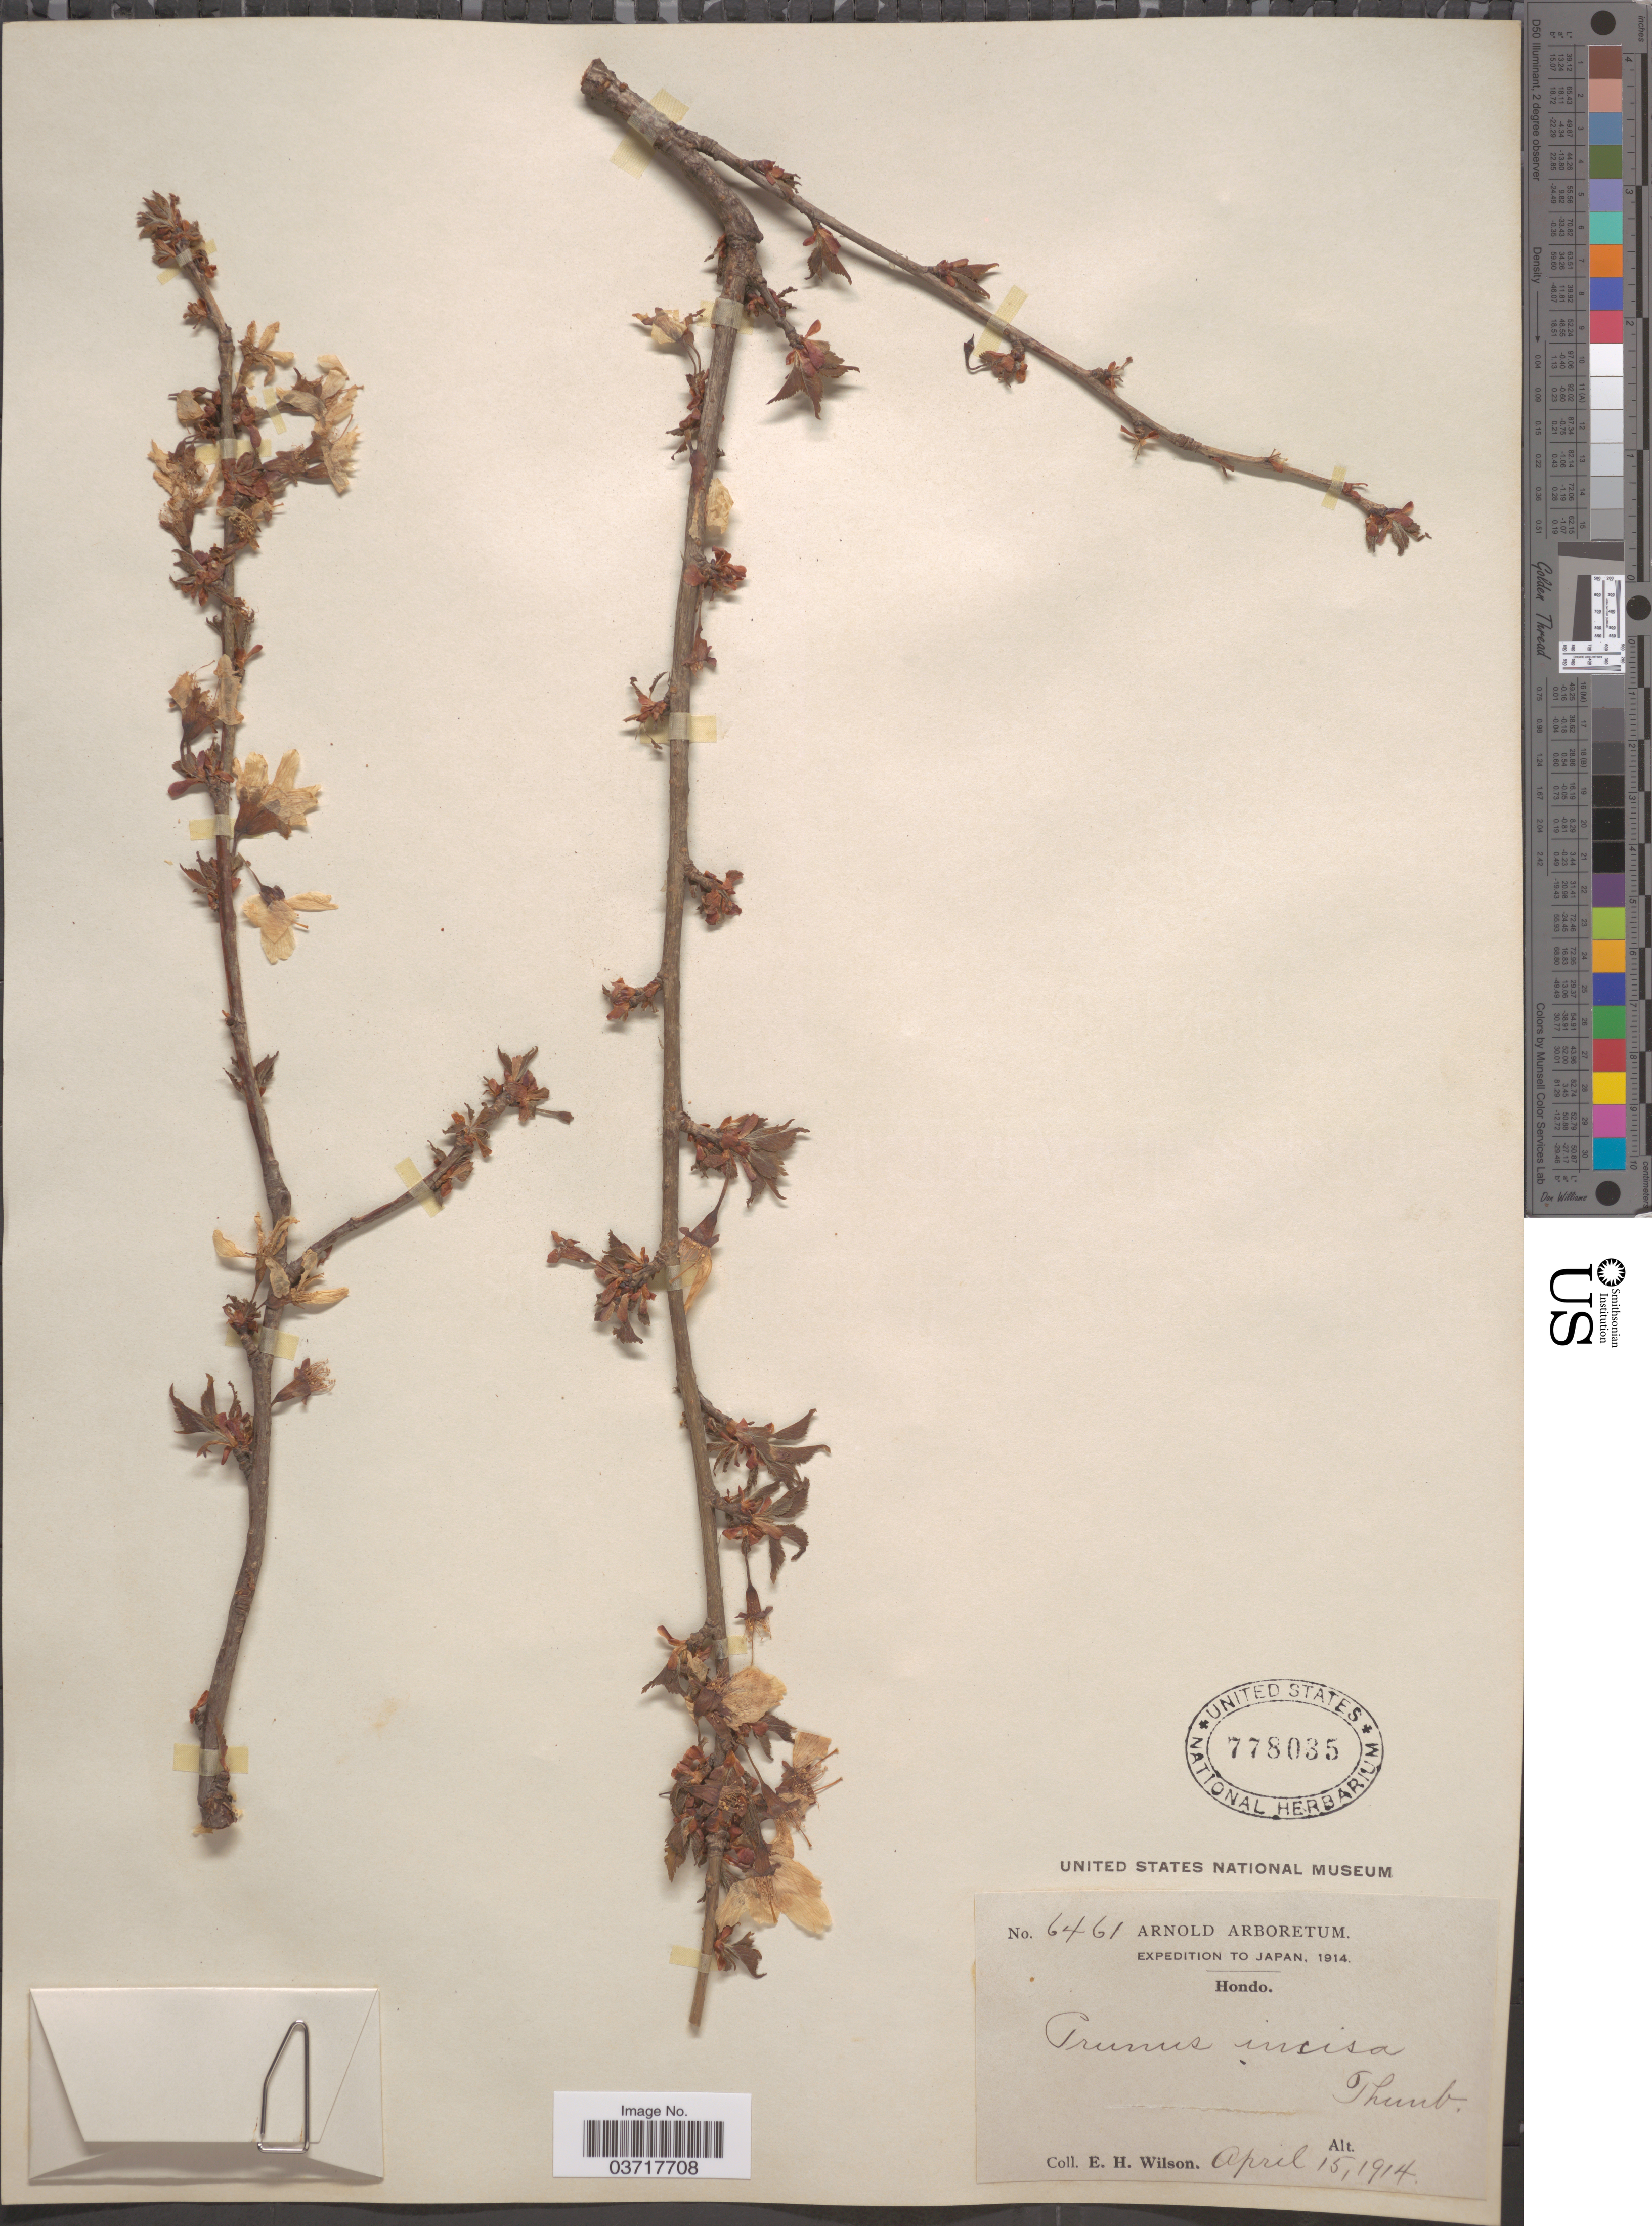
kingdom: Plantae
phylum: Tracheophyta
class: Magnoliopsida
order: Rosales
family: Rosaceae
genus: Prunus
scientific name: Prunus incisa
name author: Thunb.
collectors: E. Wilson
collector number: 6461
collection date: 1914-04-15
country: Japan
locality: Hondo.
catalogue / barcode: US 778035